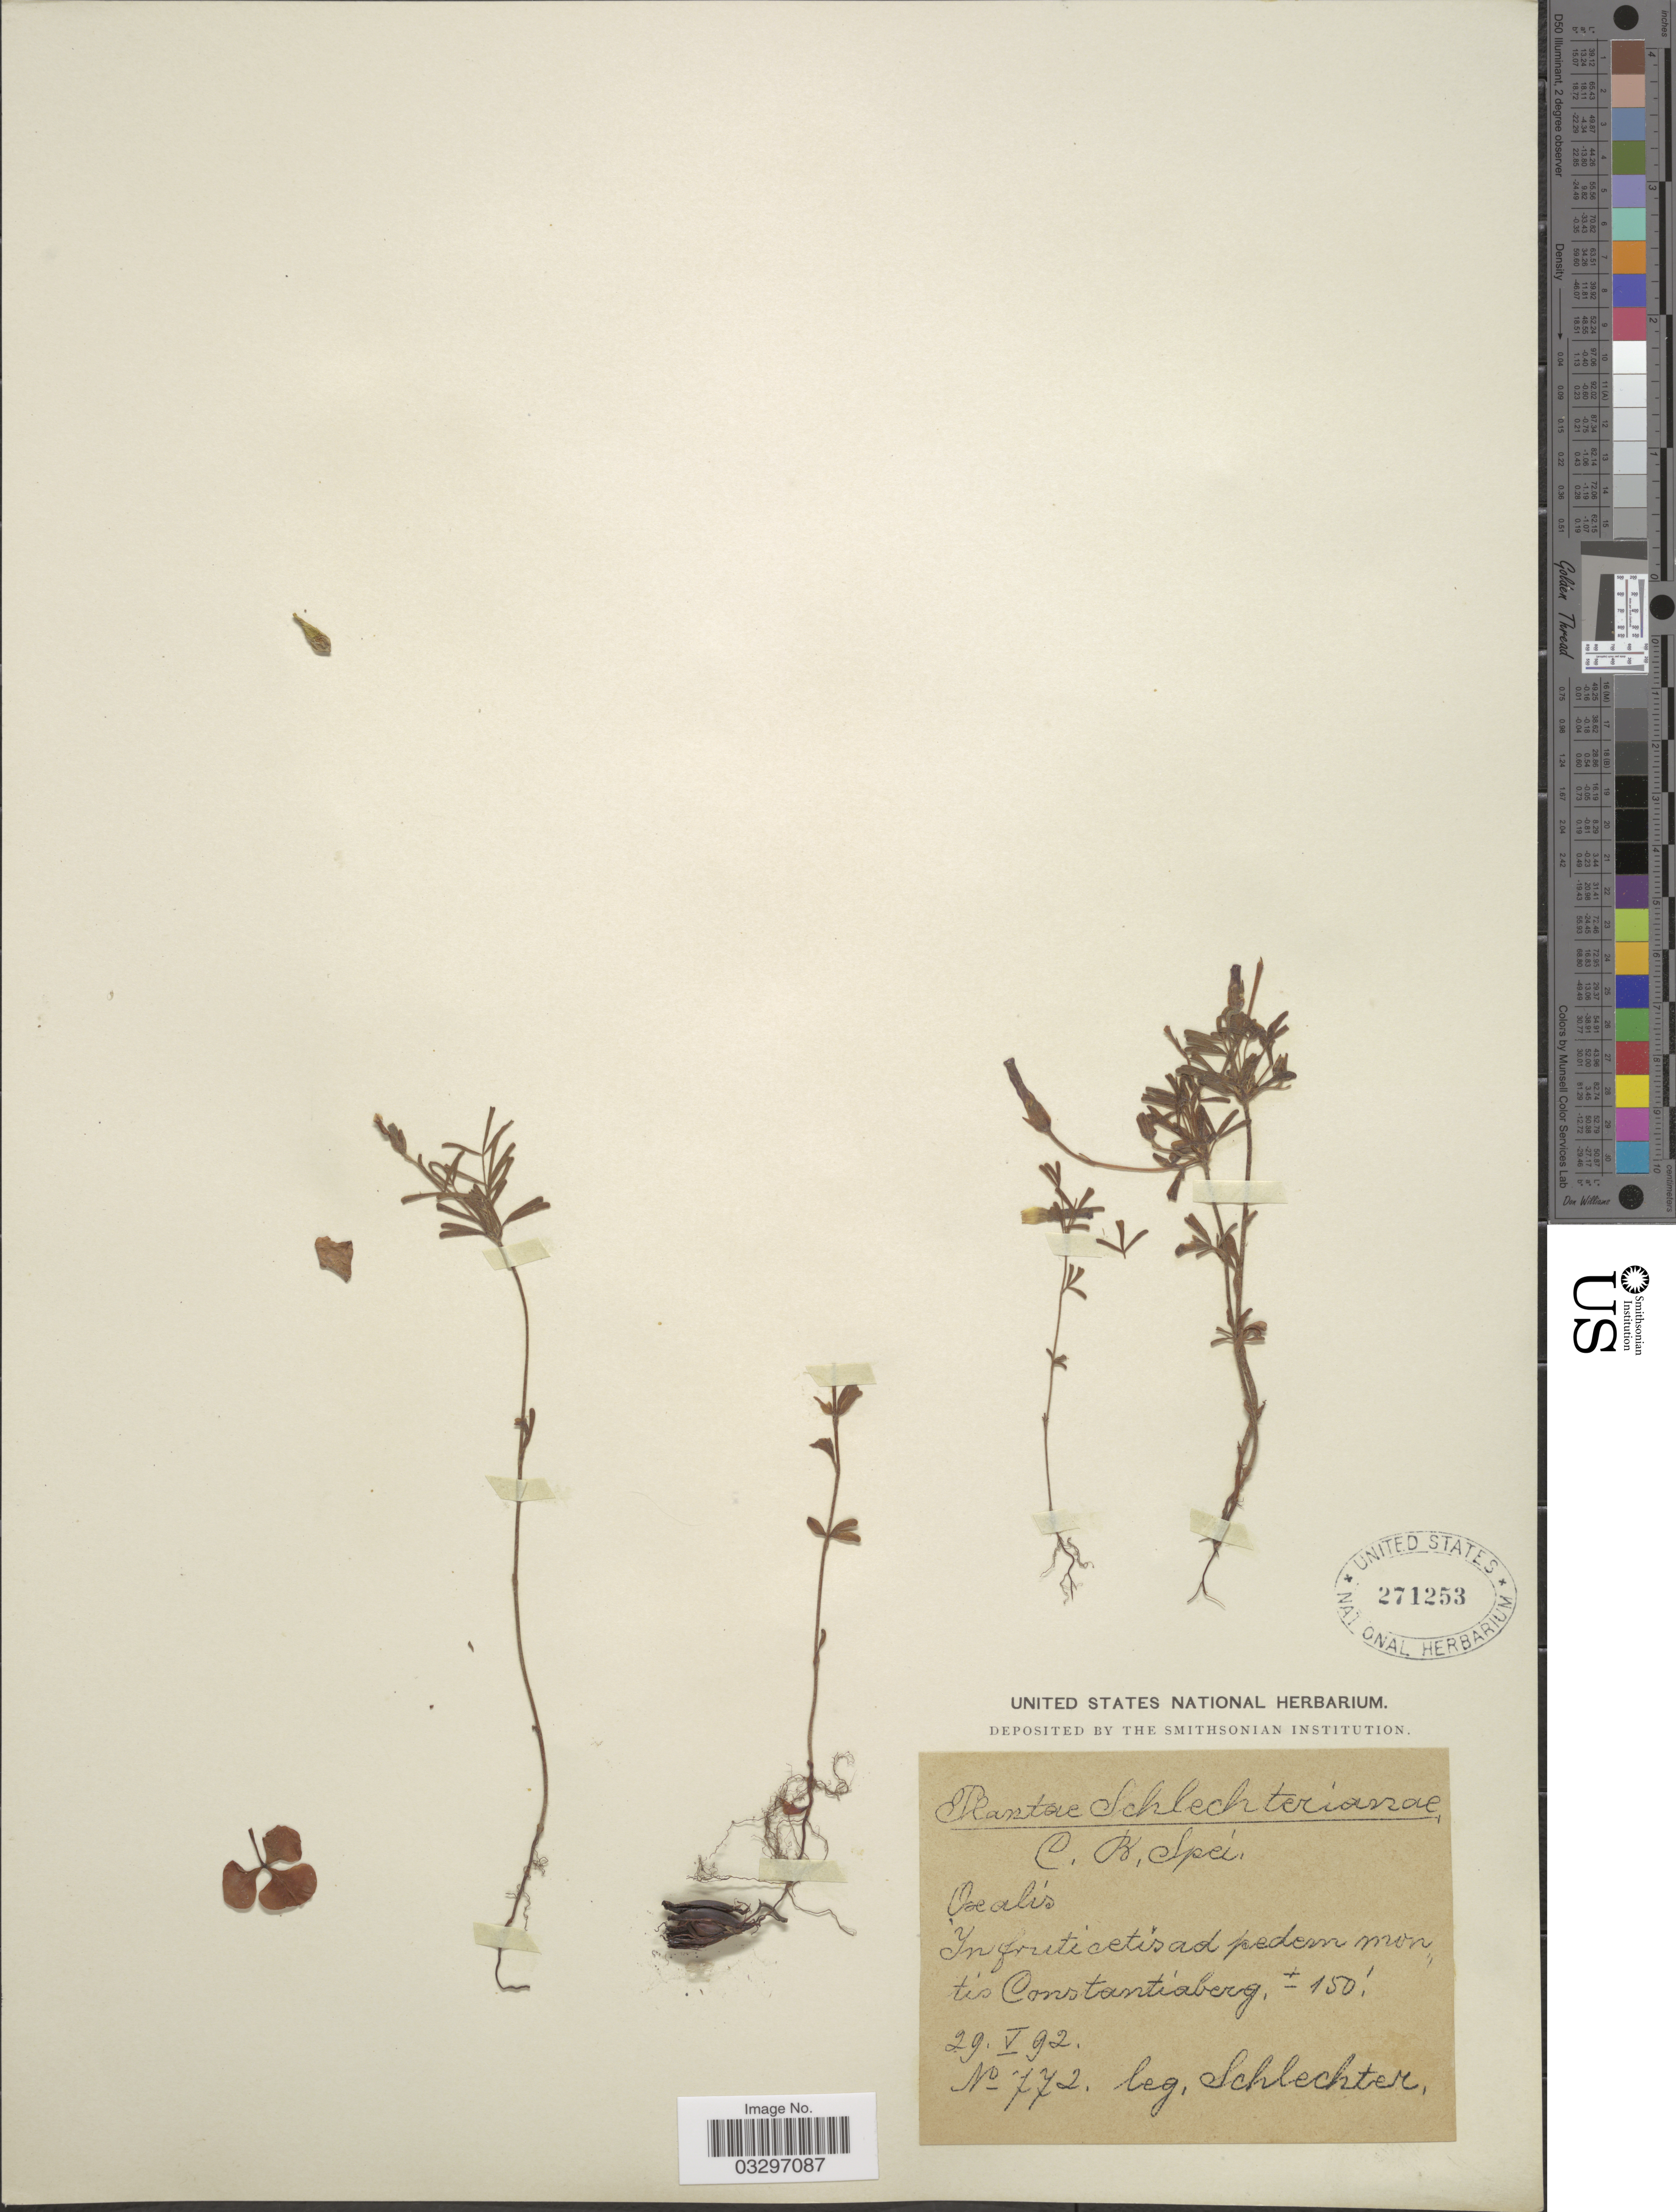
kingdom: Plantae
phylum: Tracheophyta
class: Magnoliopsida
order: Oxalidales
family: Oxalidaceae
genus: Oxalis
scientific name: Oxalis sp.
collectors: Schlechter, --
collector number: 772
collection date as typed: Transcribed d/m/y: 29/5/92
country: South Africa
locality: C.B. Spei, In fruticetis ad pedem montis Constantiaberg.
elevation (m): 46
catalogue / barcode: US 271253